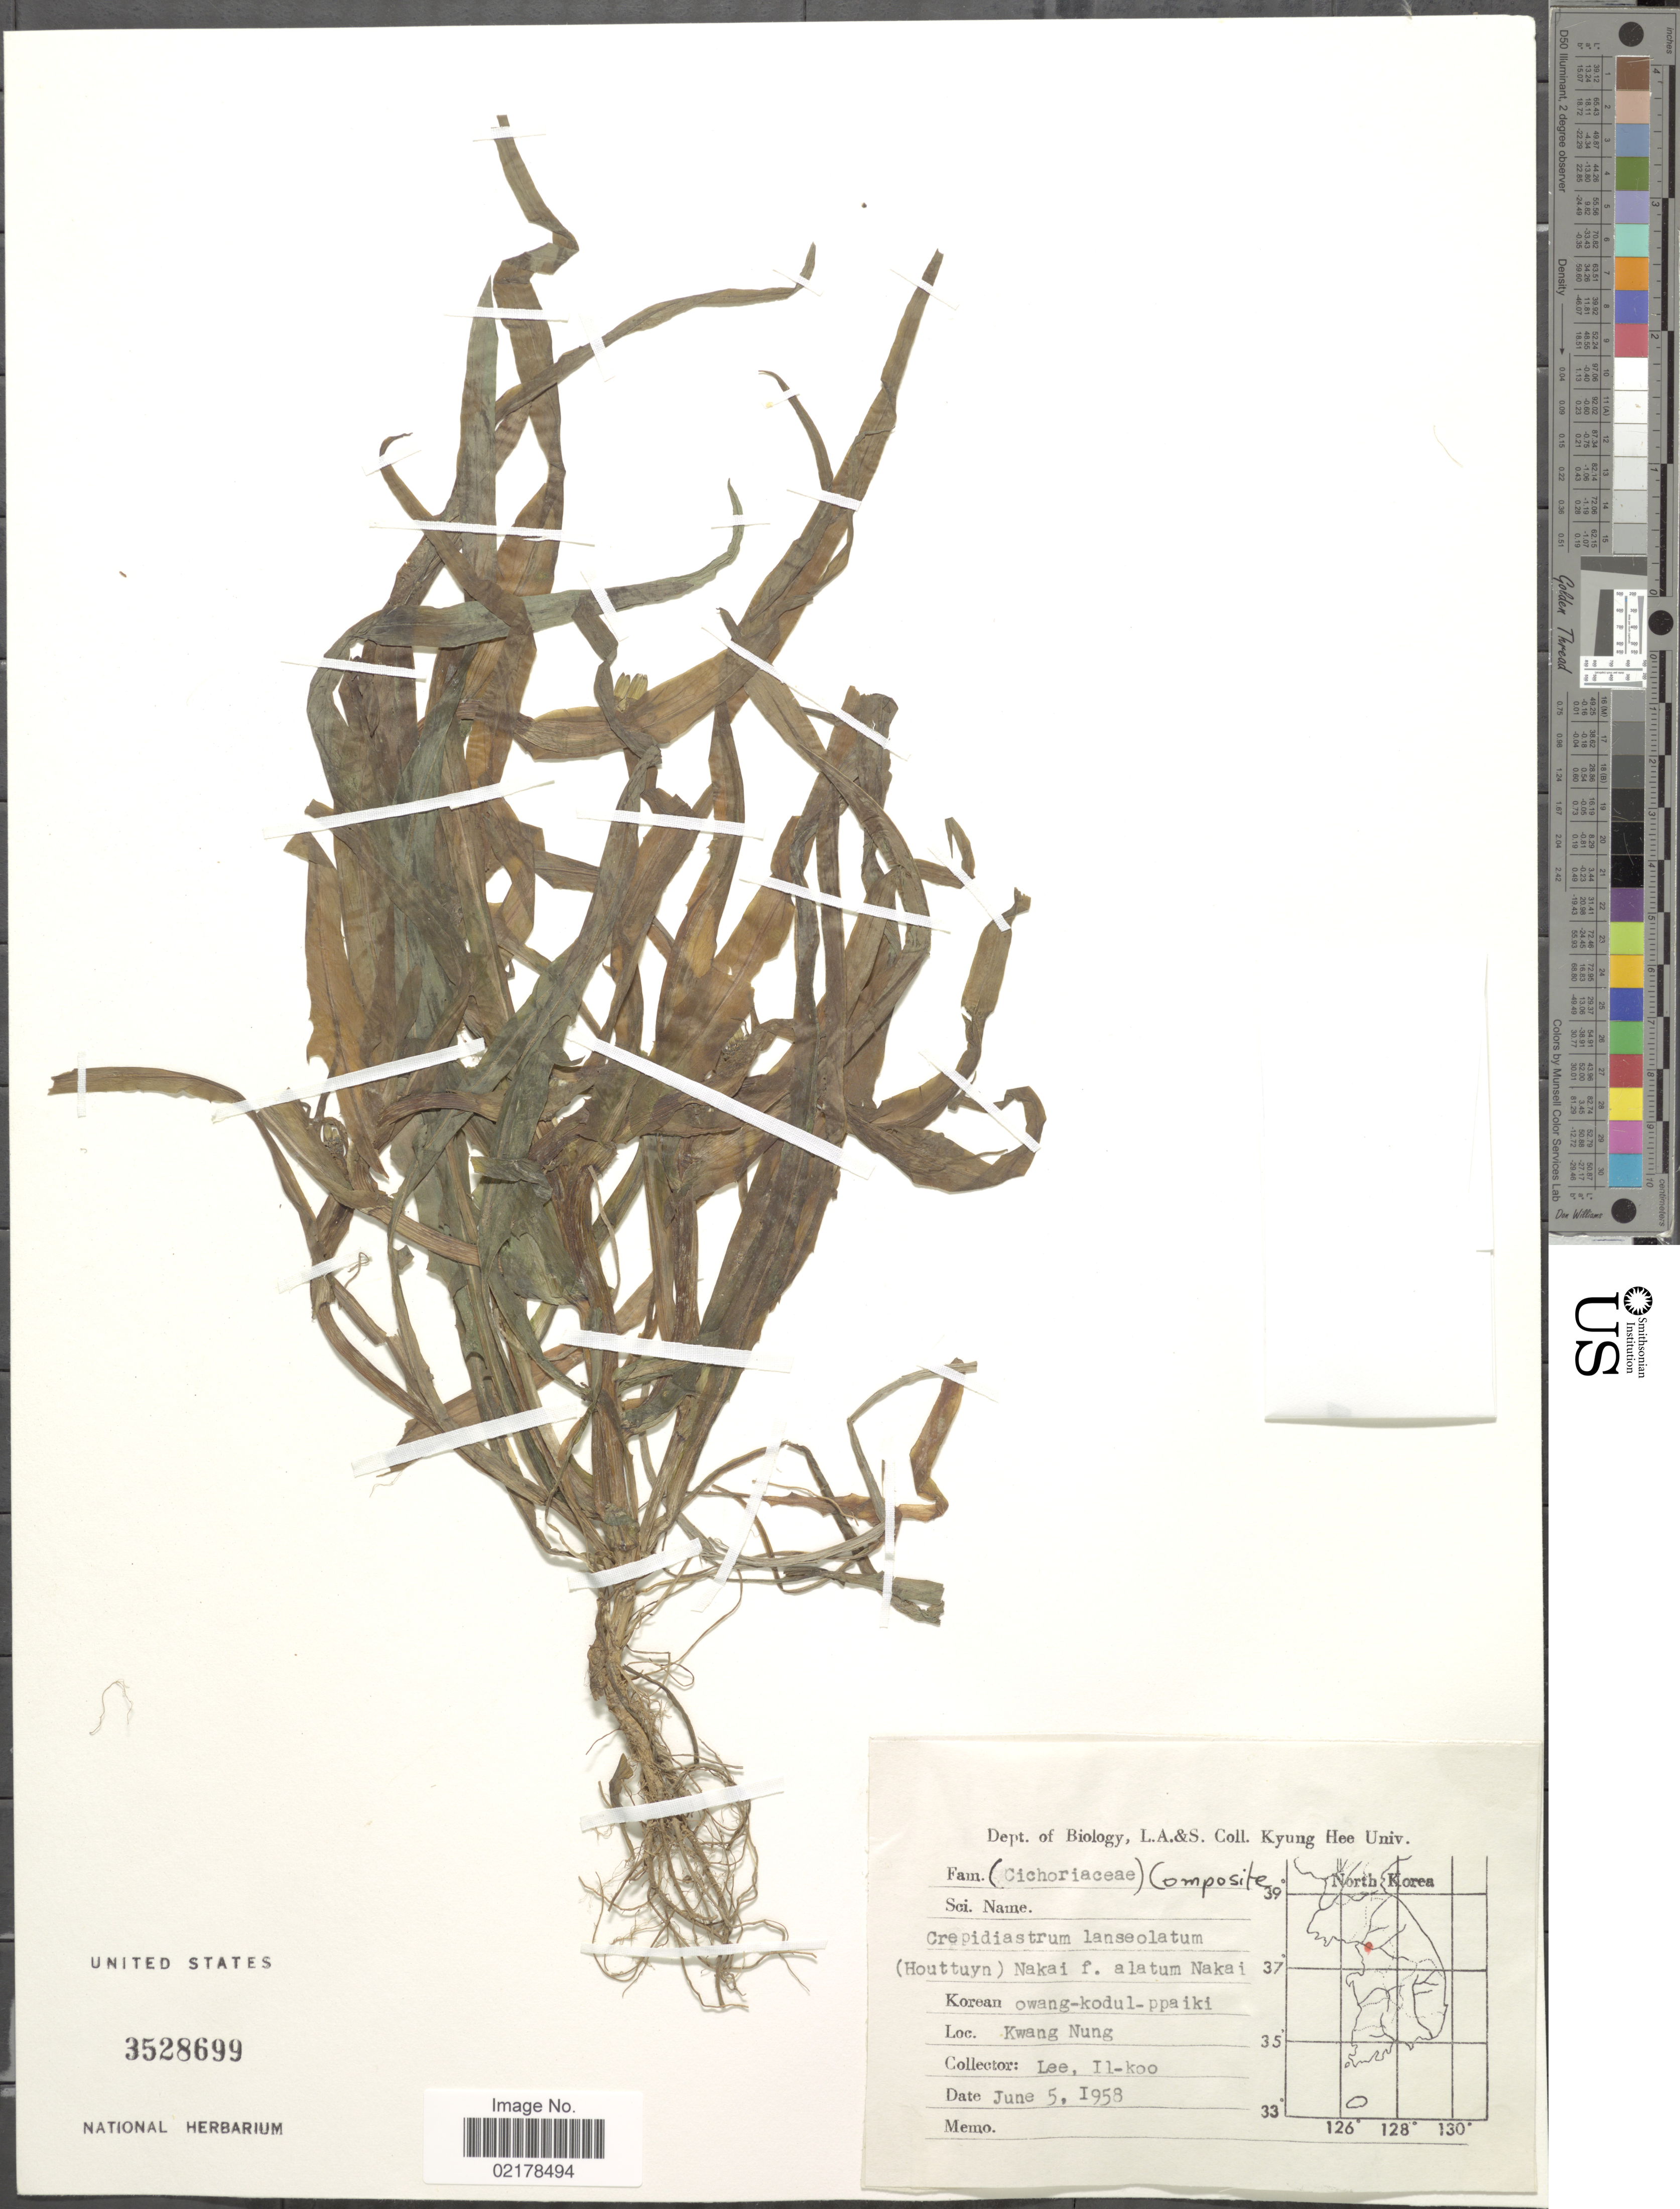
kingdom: Plantae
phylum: Tracheophyta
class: Magnoliopsida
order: Asterales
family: Asteraceae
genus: Crepidiastrum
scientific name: Crepidiastrum lanceolatum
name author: (Houtt.) Nakai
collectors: Il-Ko Lee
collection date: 1958-06-05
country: South Korea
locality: Kwang Nung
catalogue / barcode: US 3528699